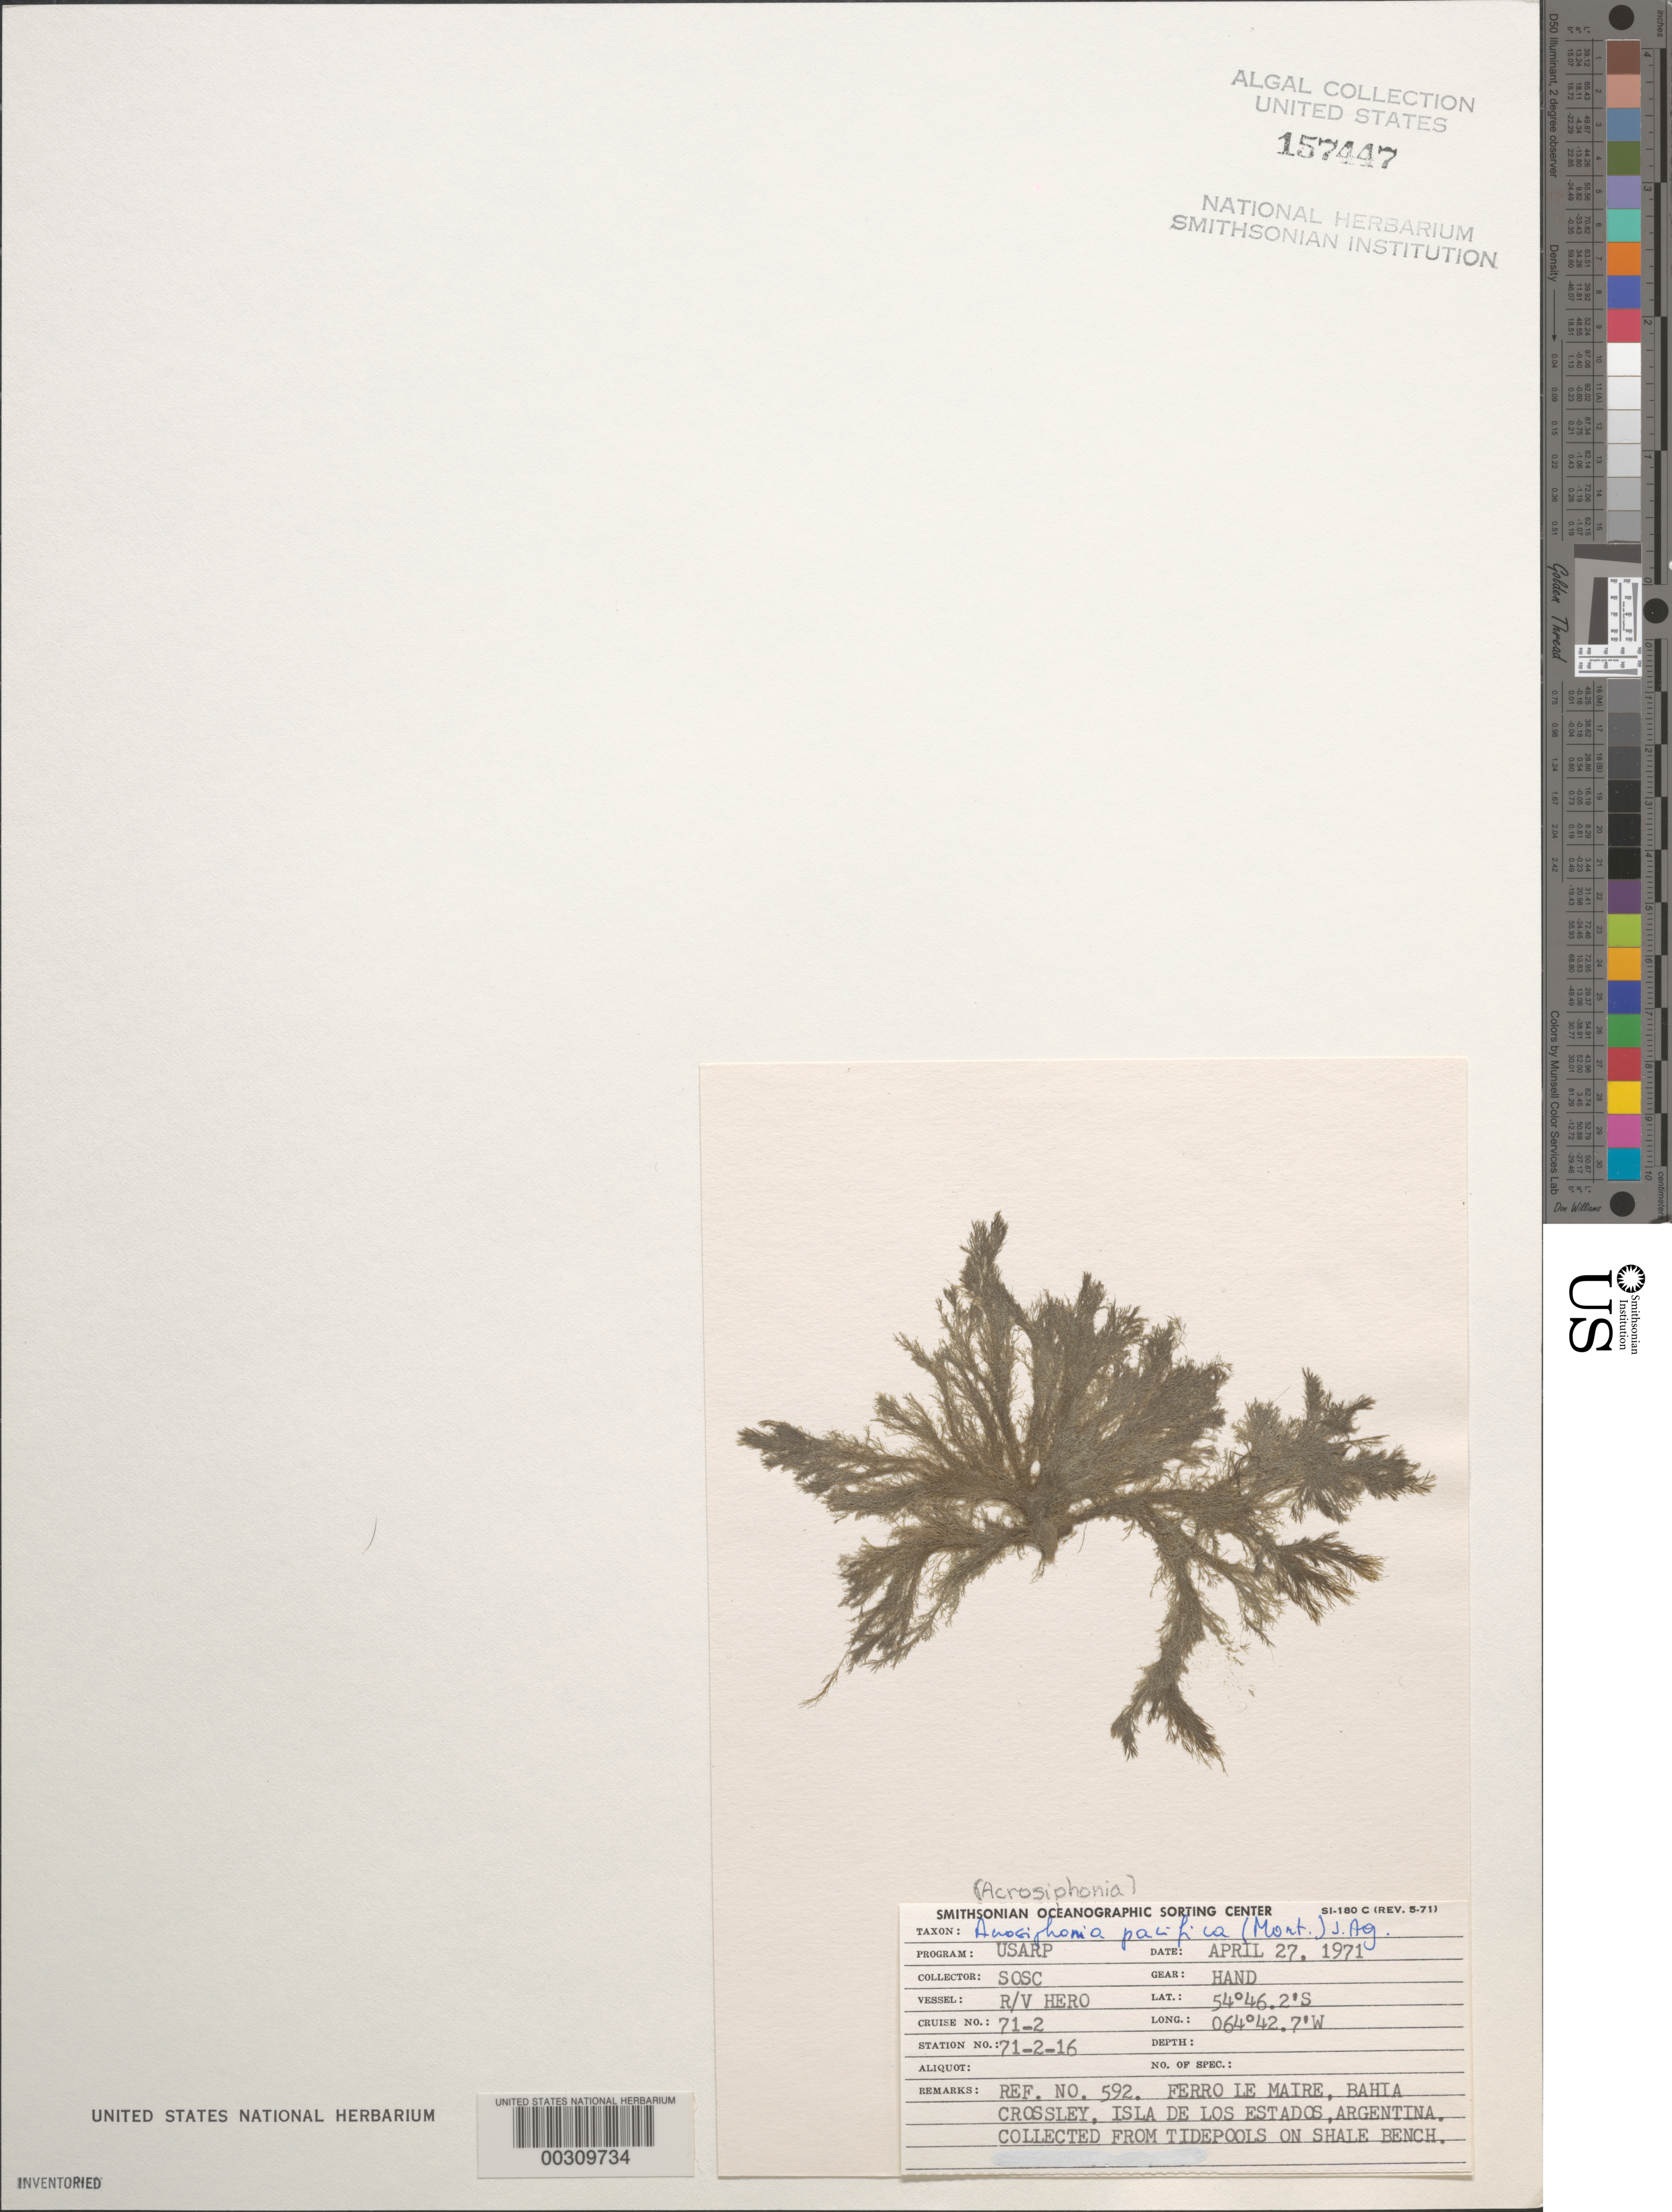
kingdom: Plantae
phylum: Chlorophyta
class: Ulvophyceae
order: Ulotrichales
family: Ulotrichaceae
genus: Spongomorpha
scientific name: Spongomorpha pacifica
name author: (Montagne) Kütz.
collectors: SOSC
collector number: Station 71-2-16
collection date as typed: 27 Apr 1971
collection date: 1971-04-27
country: Argentina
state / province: Tierra del Fuego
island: Isla de los Estados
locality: Ferro le Maire, Bahia Crossley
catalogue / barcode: US 157447